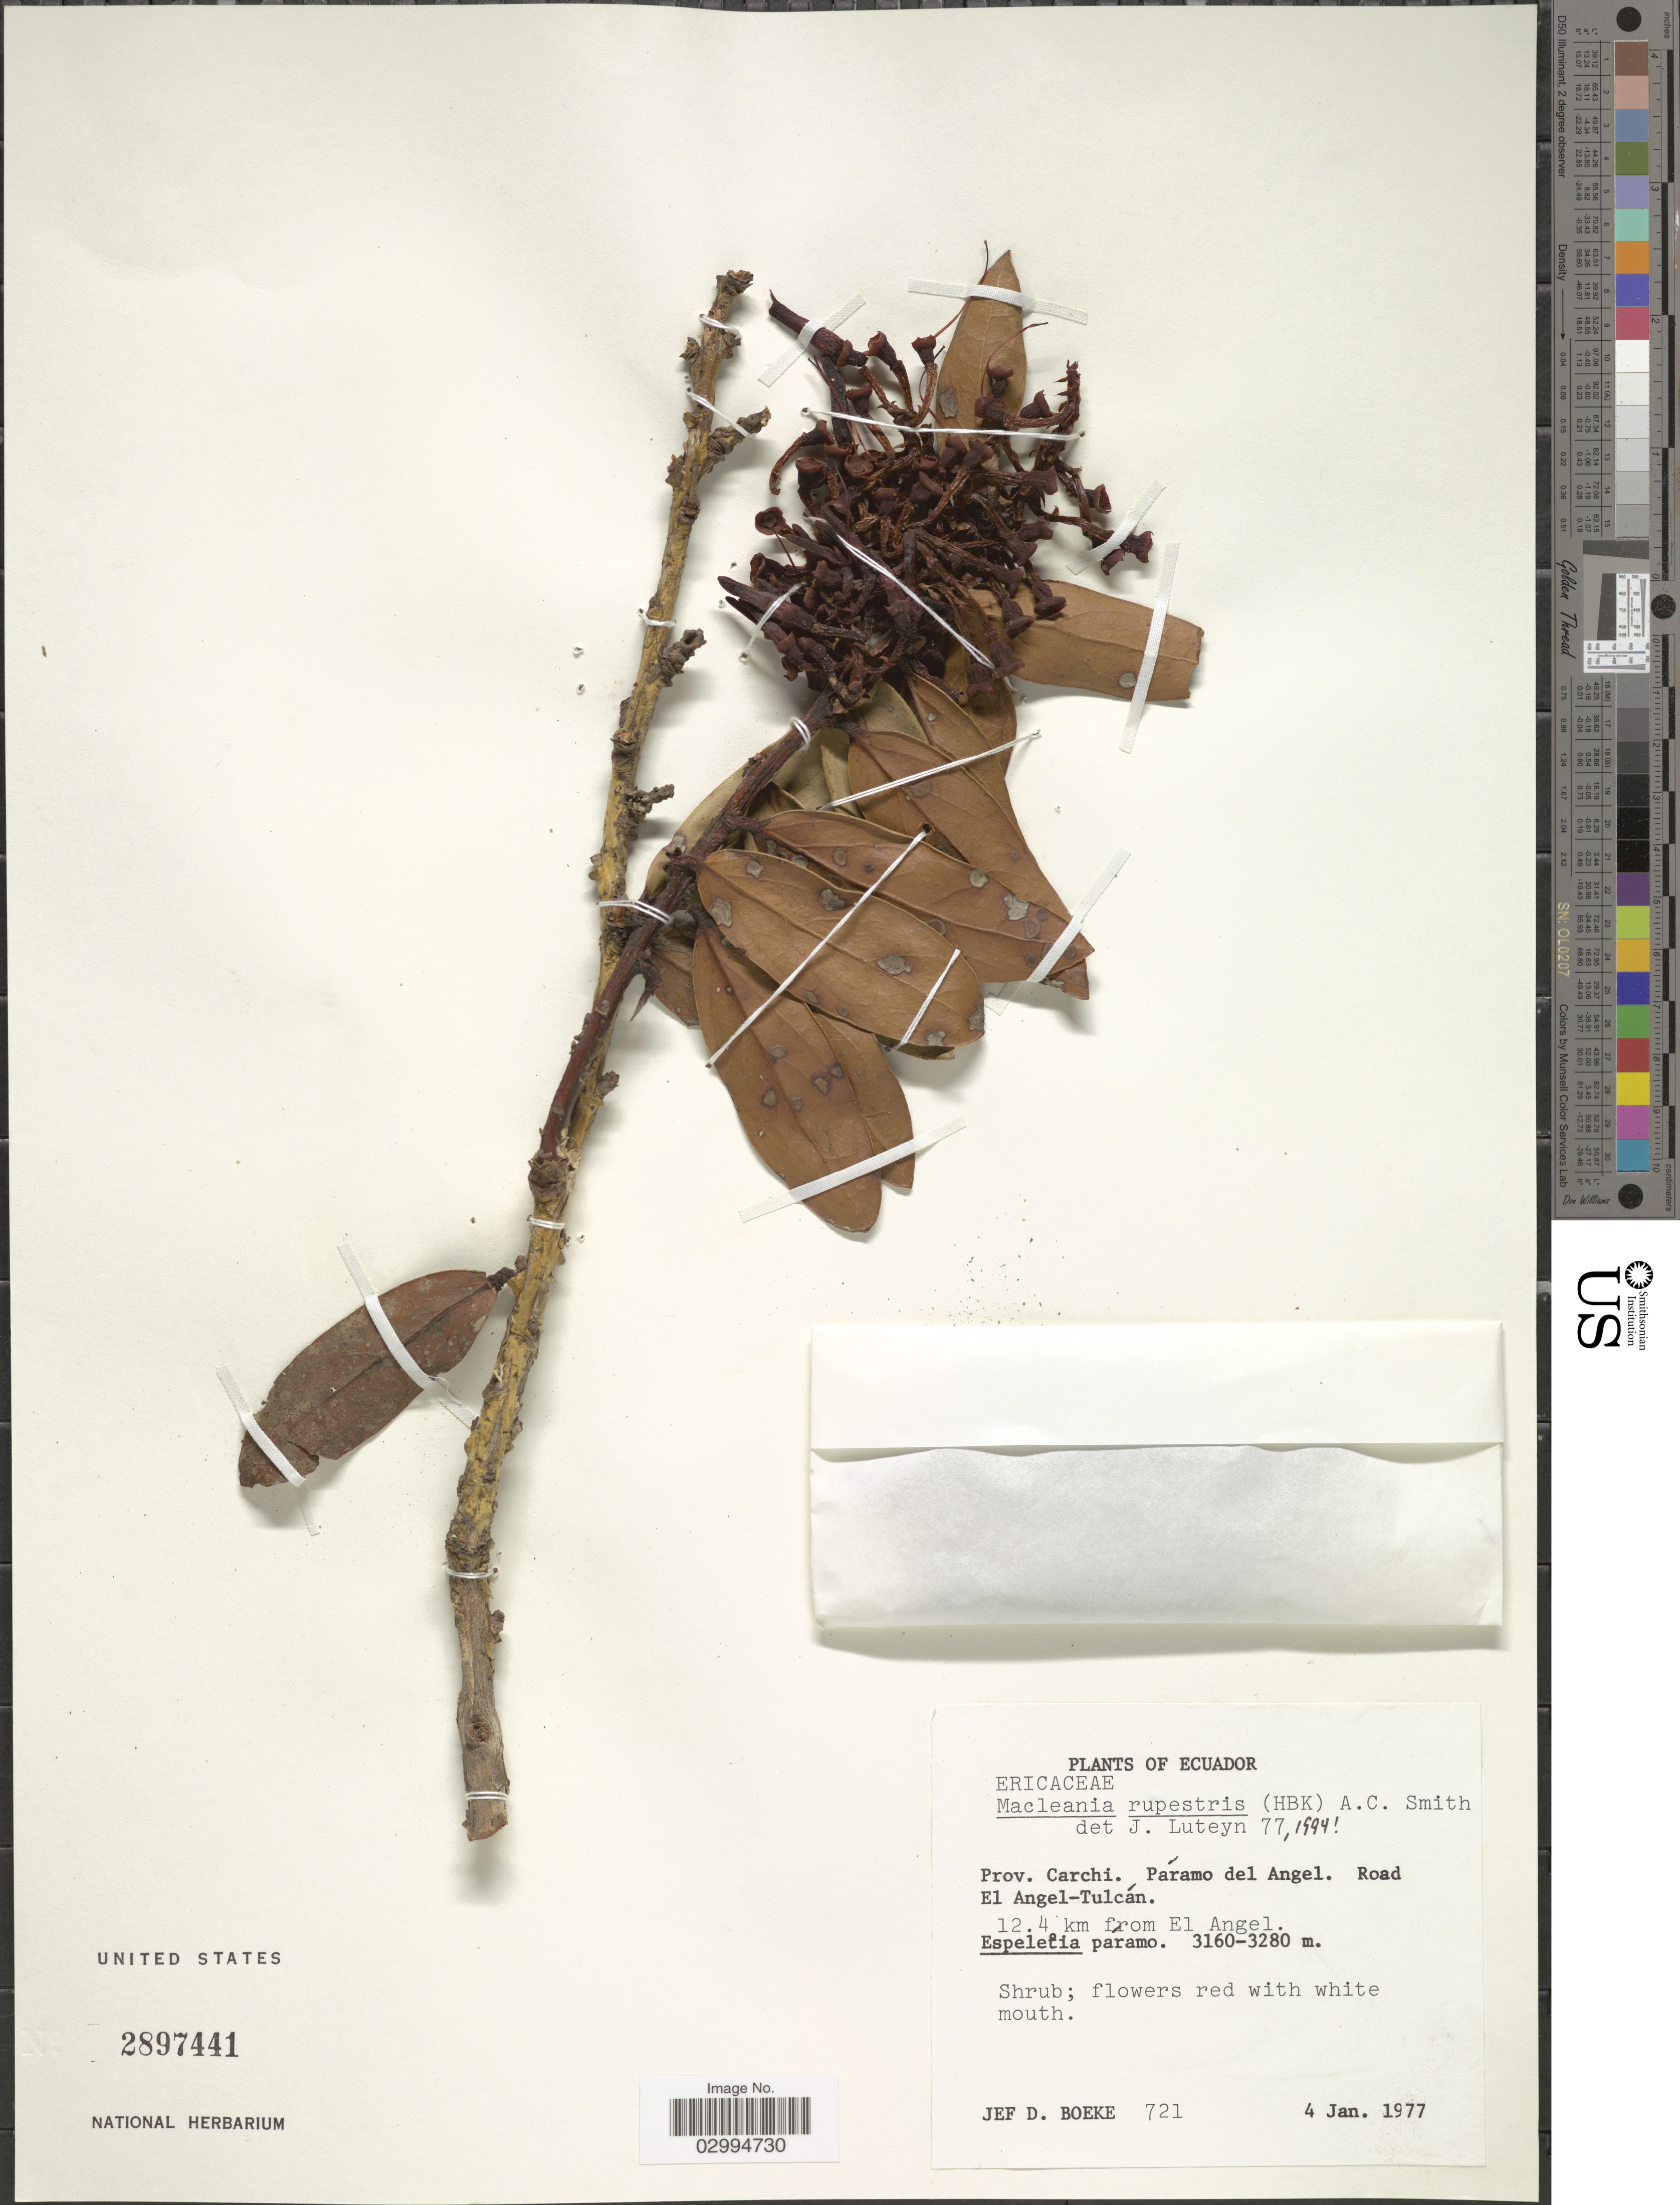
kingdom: Plantae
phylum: Tracheophyta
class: Magnoliopsida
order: Ericales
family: Ericaceae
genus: Macleania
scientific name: Macleania rupestris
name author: (Kunth) A.C. Sm.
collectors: J. Boeke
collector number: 721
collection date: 1977-01-04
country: Ecuador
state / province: Carchi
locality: Páramo del Angel. Road El Angel-Tulcán. 12.4 km from El Angel.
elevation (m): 3160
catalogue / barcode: US 2897441